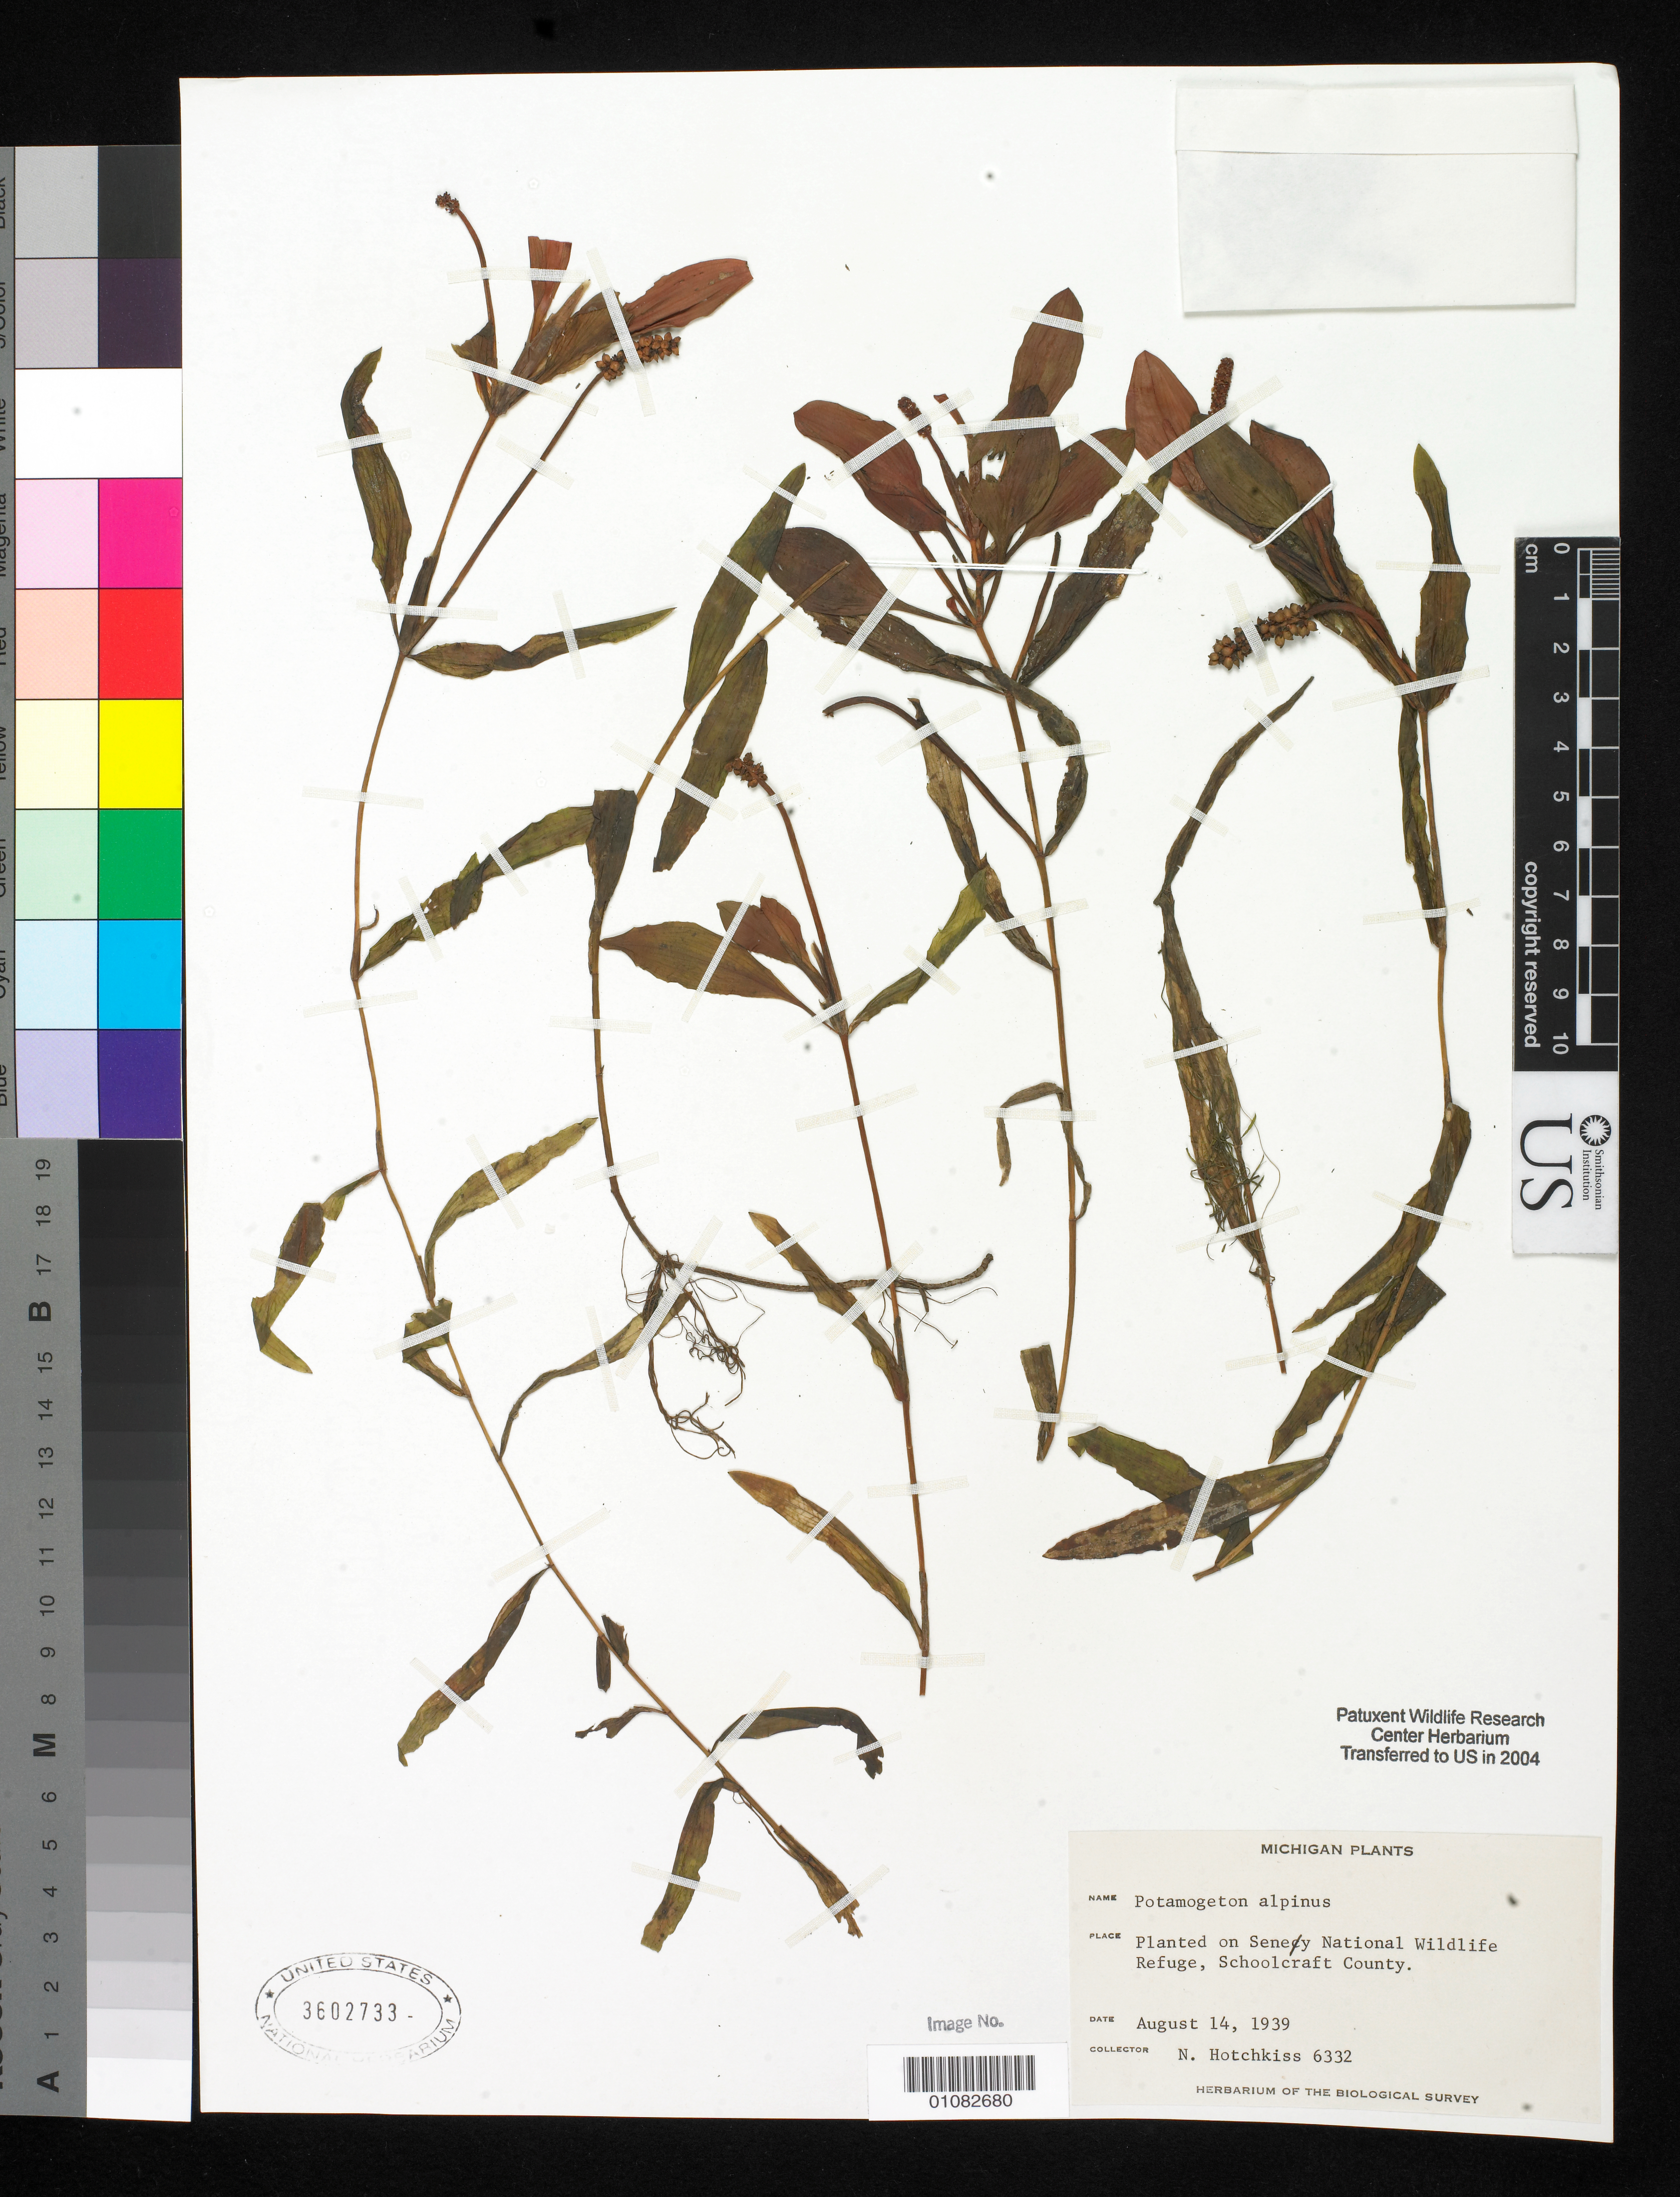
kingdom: Plantae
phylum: Tracheophyta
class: Liliopsida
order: Alismatales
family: Potamogetonaceae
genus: Potamogeton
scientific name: Potamogeton alpinus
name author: Balb.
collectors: N. Hotchkiss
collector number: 6332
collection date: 1939-08-14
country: United States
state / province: Michigan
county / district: Schoolcraft County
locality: Seney National Wildlife Refuge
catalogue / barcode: US 3602733